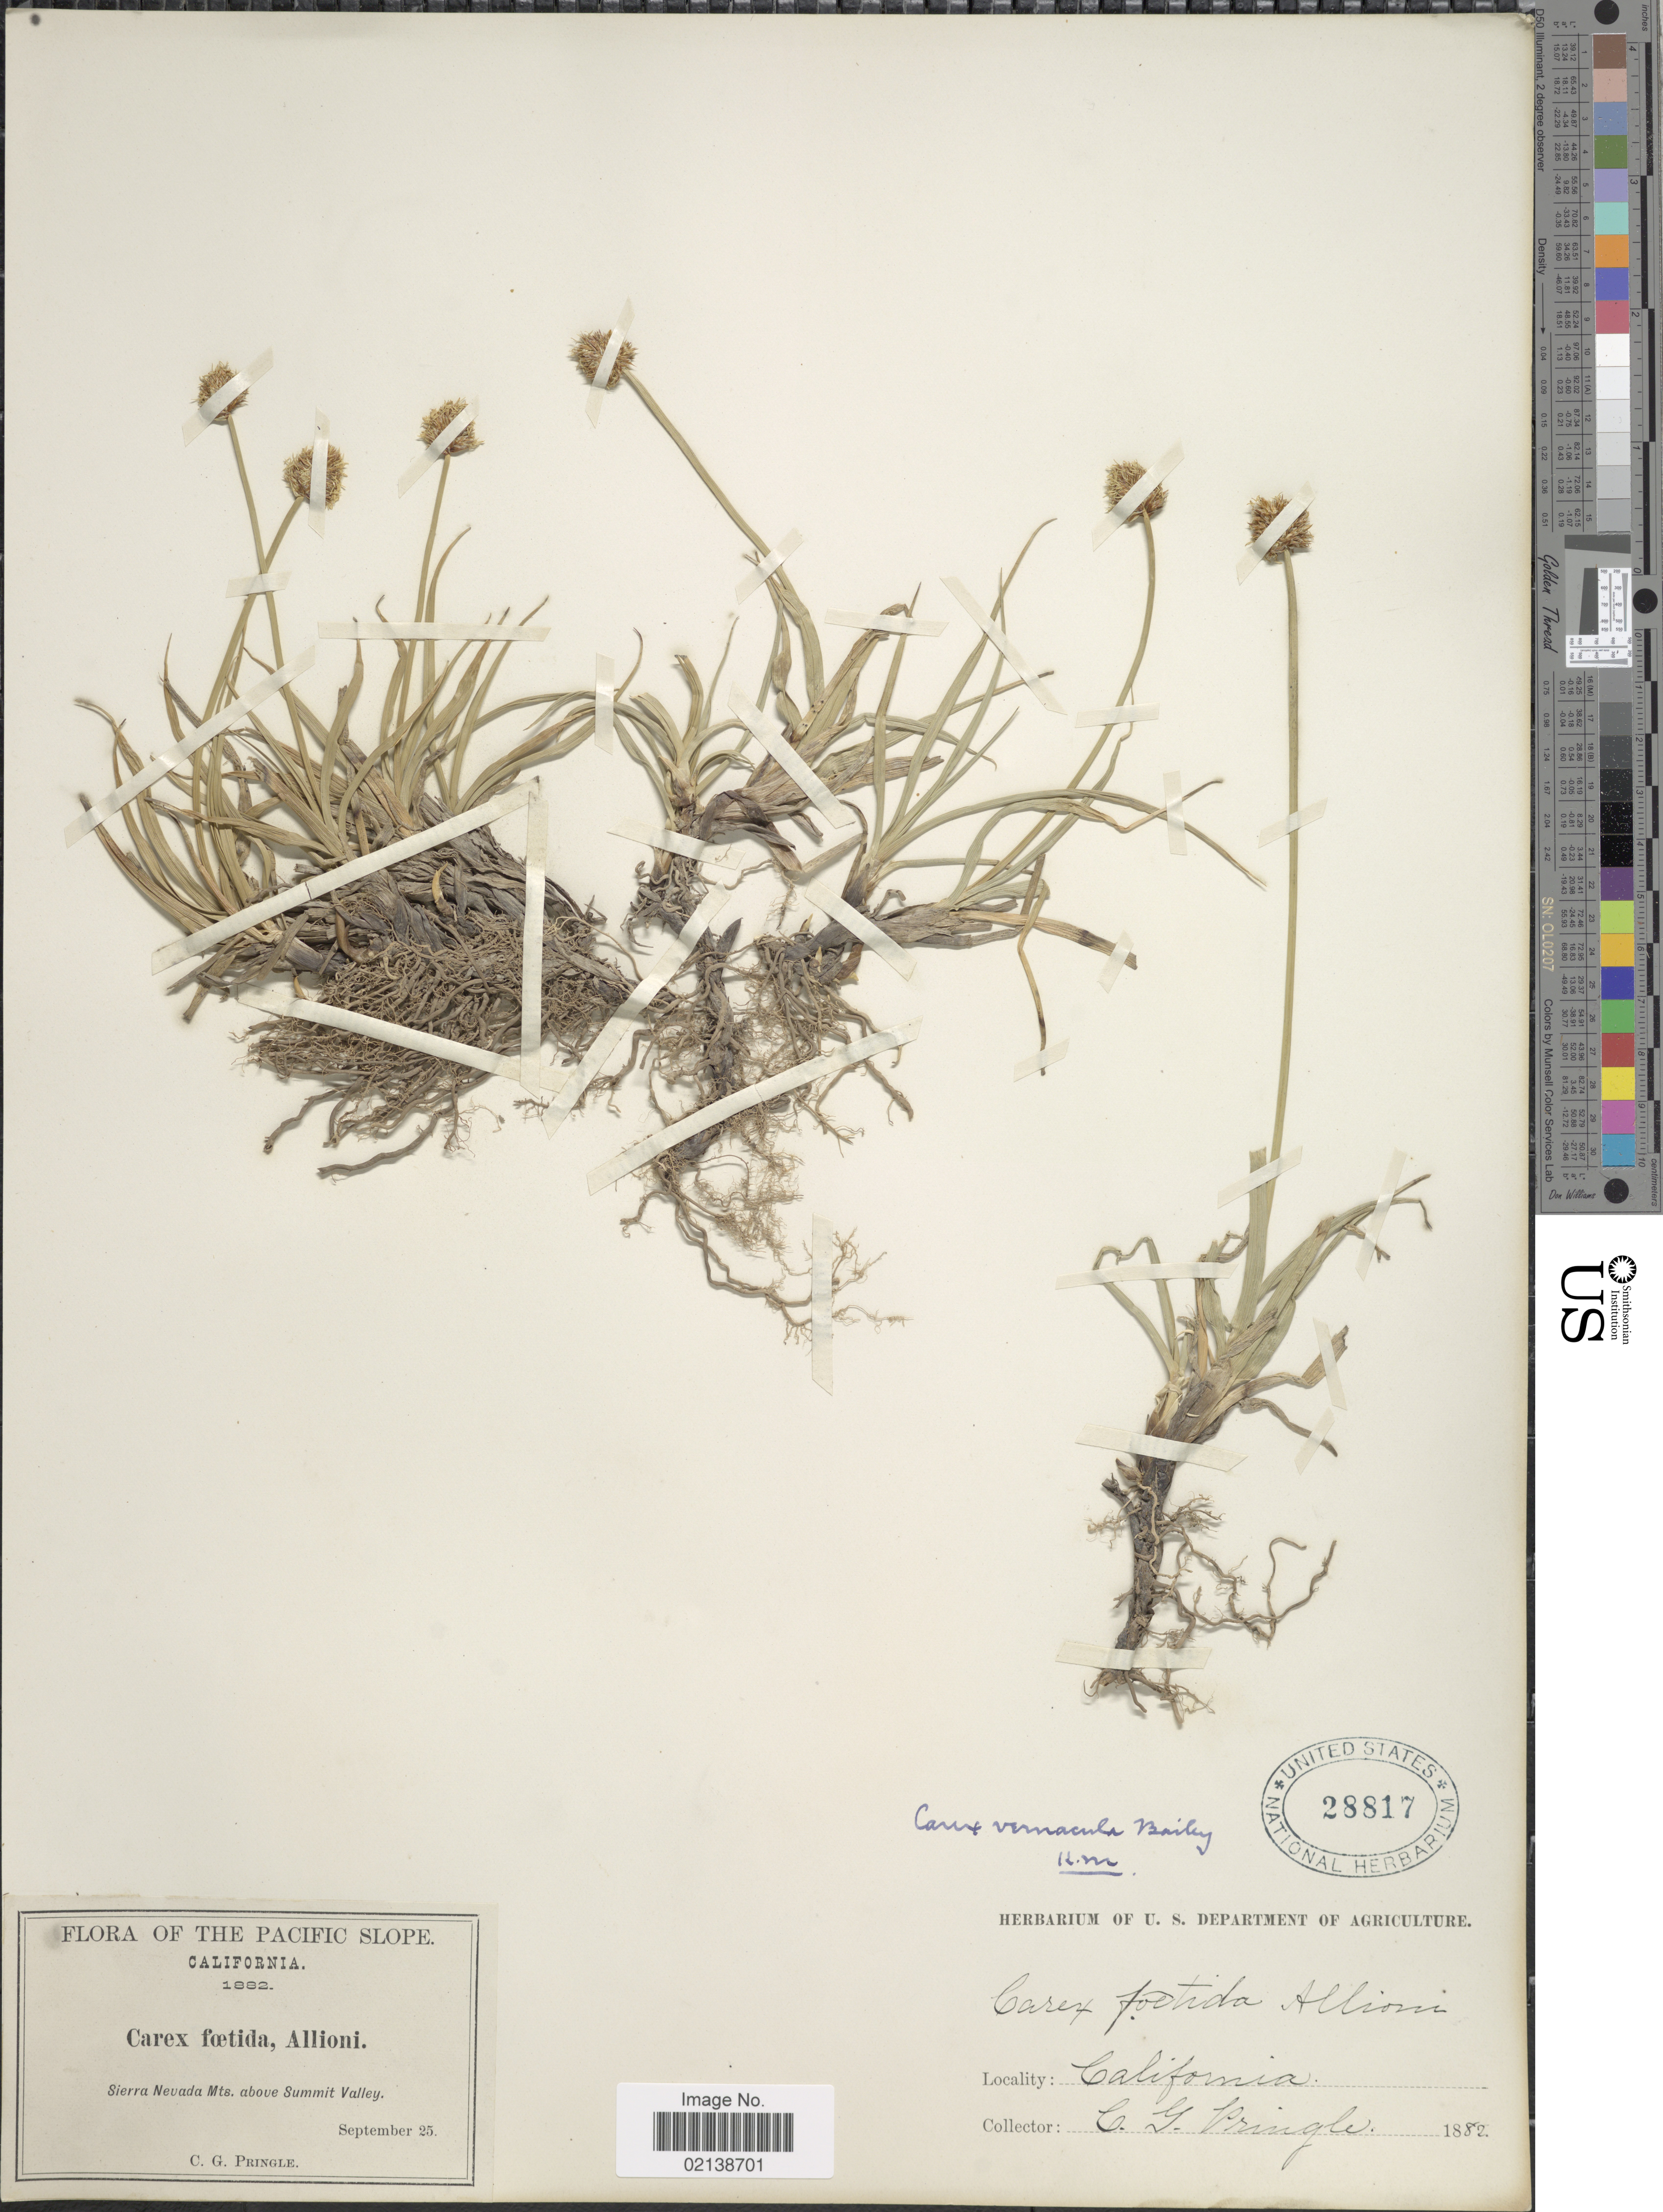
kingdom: Plantae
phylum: Tracheophyta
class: Liliopsida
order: Poales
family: Cyperaceae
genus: Carex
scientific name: Carex vernacula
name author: L.H. Bailey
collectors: C. G. Pringle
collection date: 1882-09-25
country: United States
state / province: California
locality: The Pacific Slope, California, Sierra Nevada Mts., above Summit Valley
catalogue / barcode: US 28817